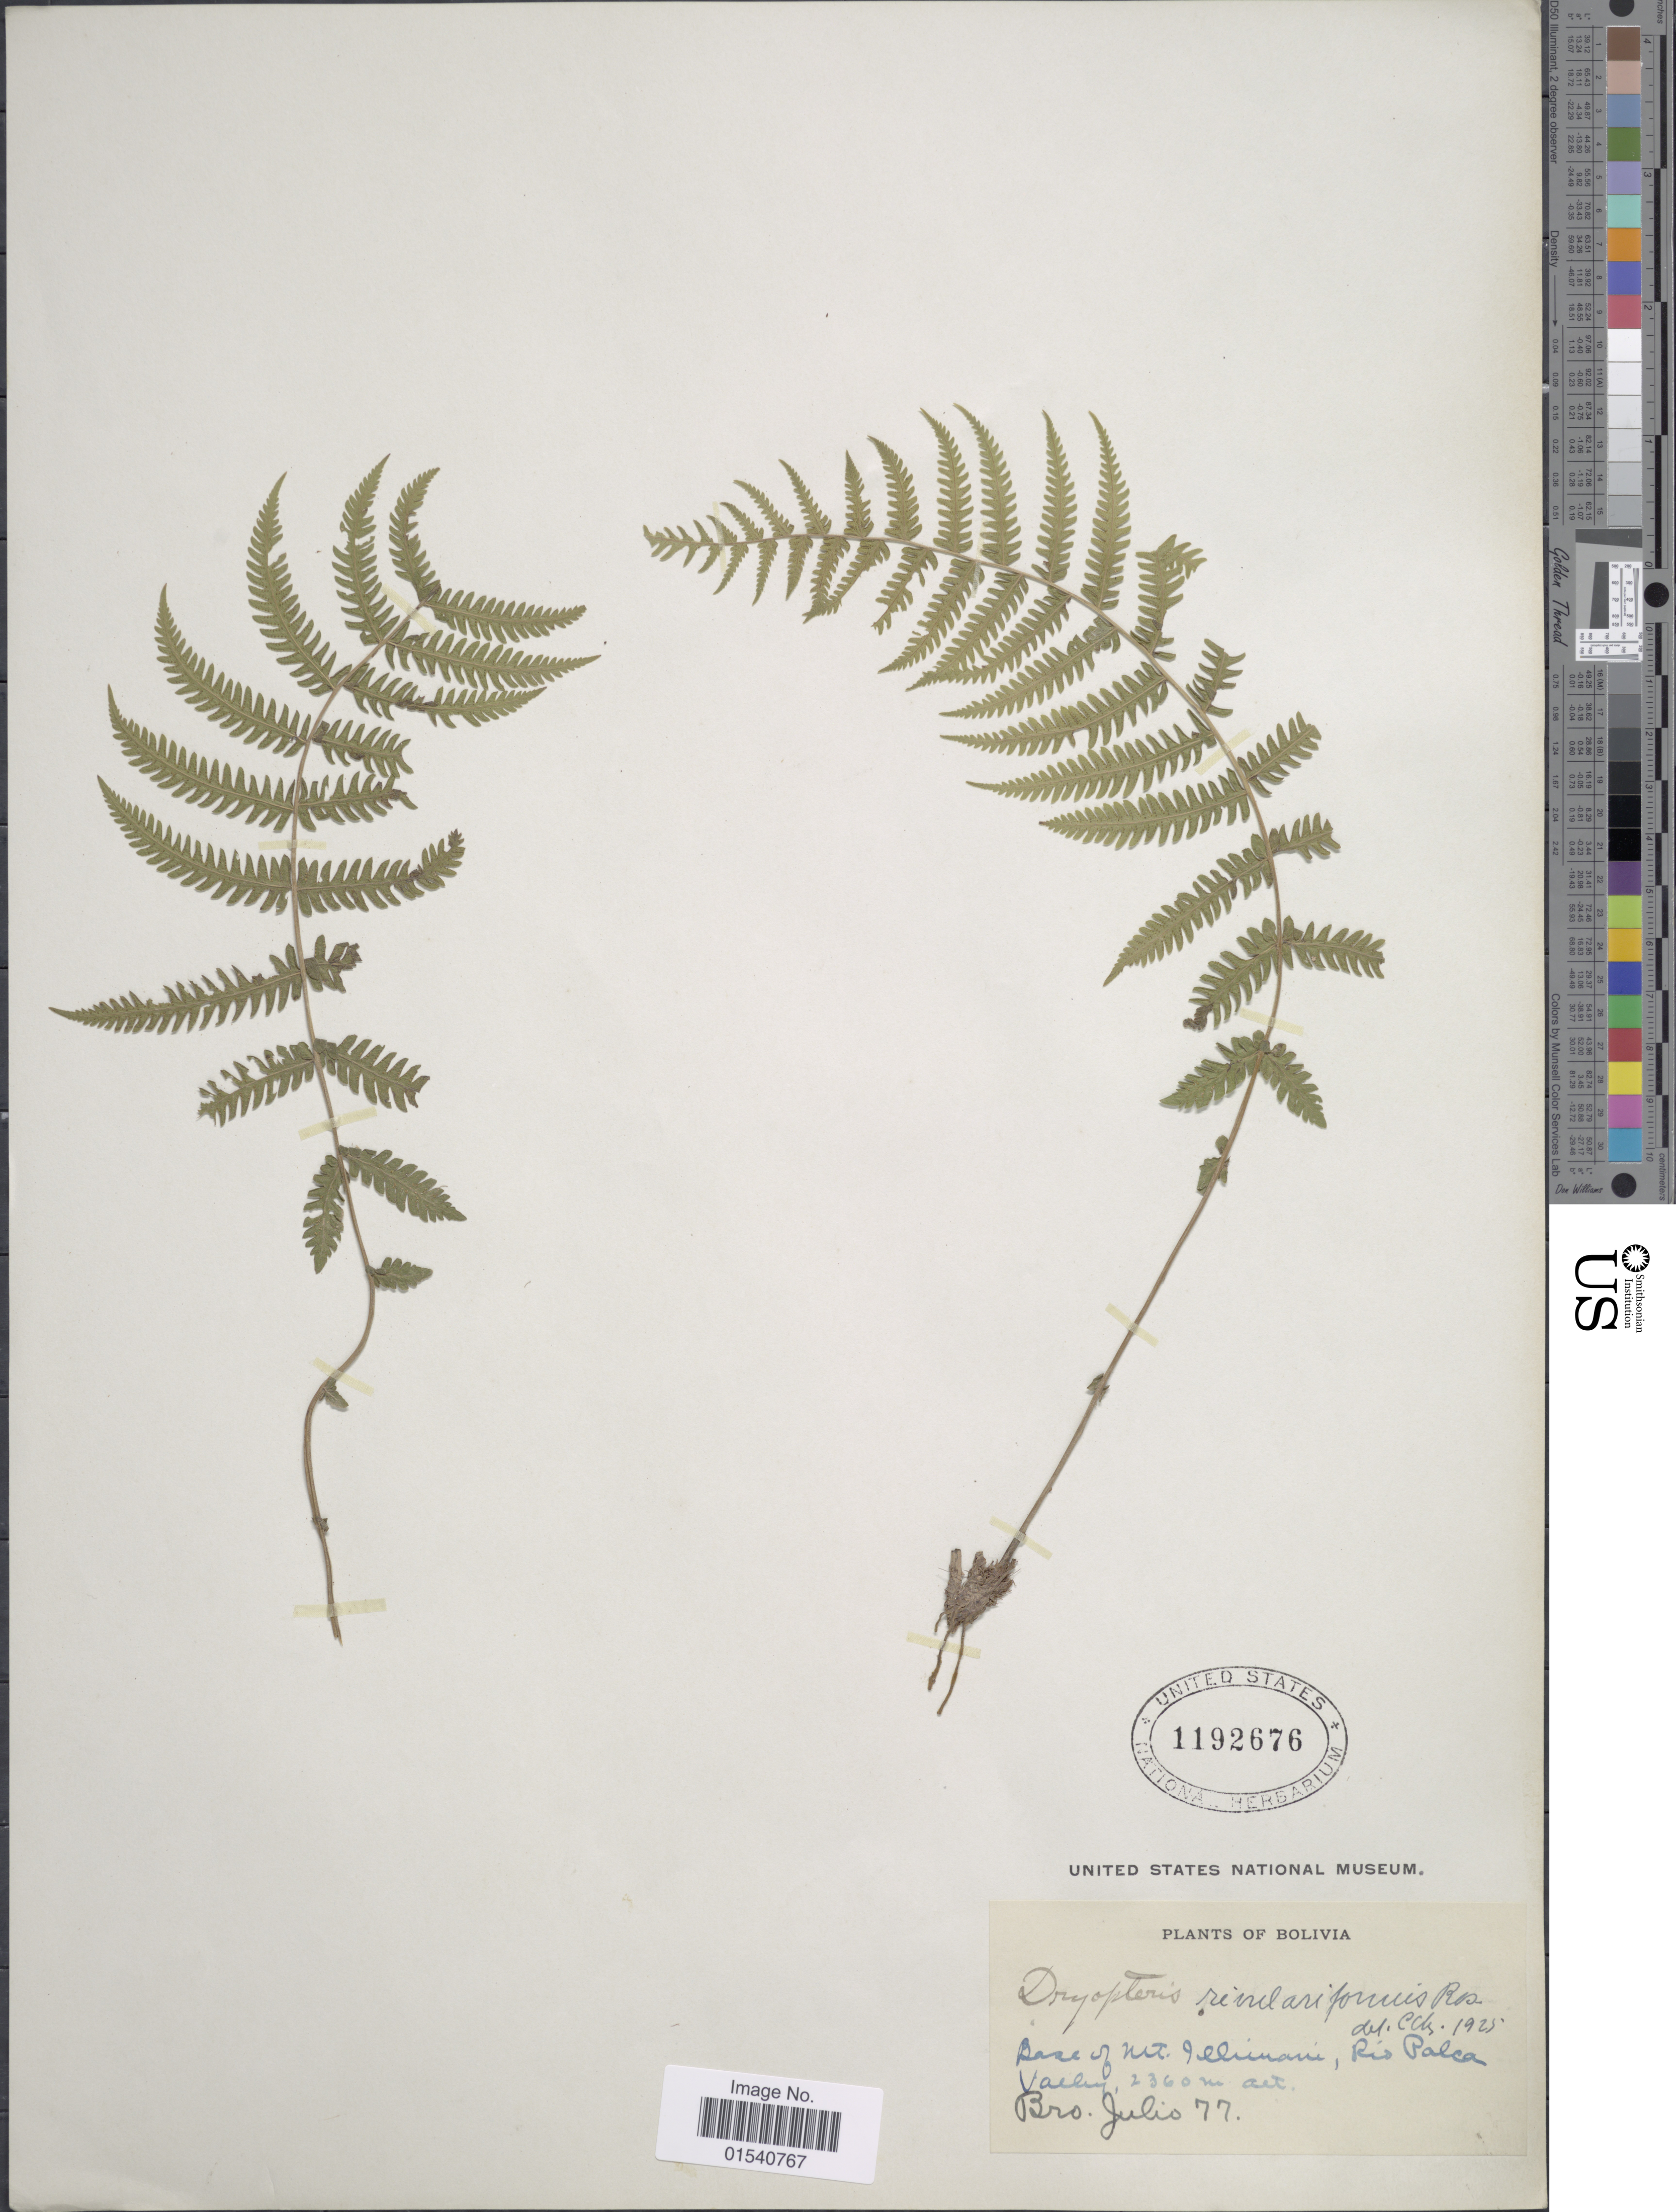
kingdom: Plantae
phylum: Tracheophyta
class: Polypodiopsida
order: Polypodiales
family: Thelypteridaceae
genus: Amauropelta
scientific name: Amauropelta rivulariformis (Rosenst.) comb. nov., ined 2015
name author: (Rosenst.)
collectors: Bro. Julio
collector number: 77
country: Bolivia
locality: Base of Mt Illninani, Rio Palca Valley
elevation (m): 2360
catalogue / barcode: US 1192676